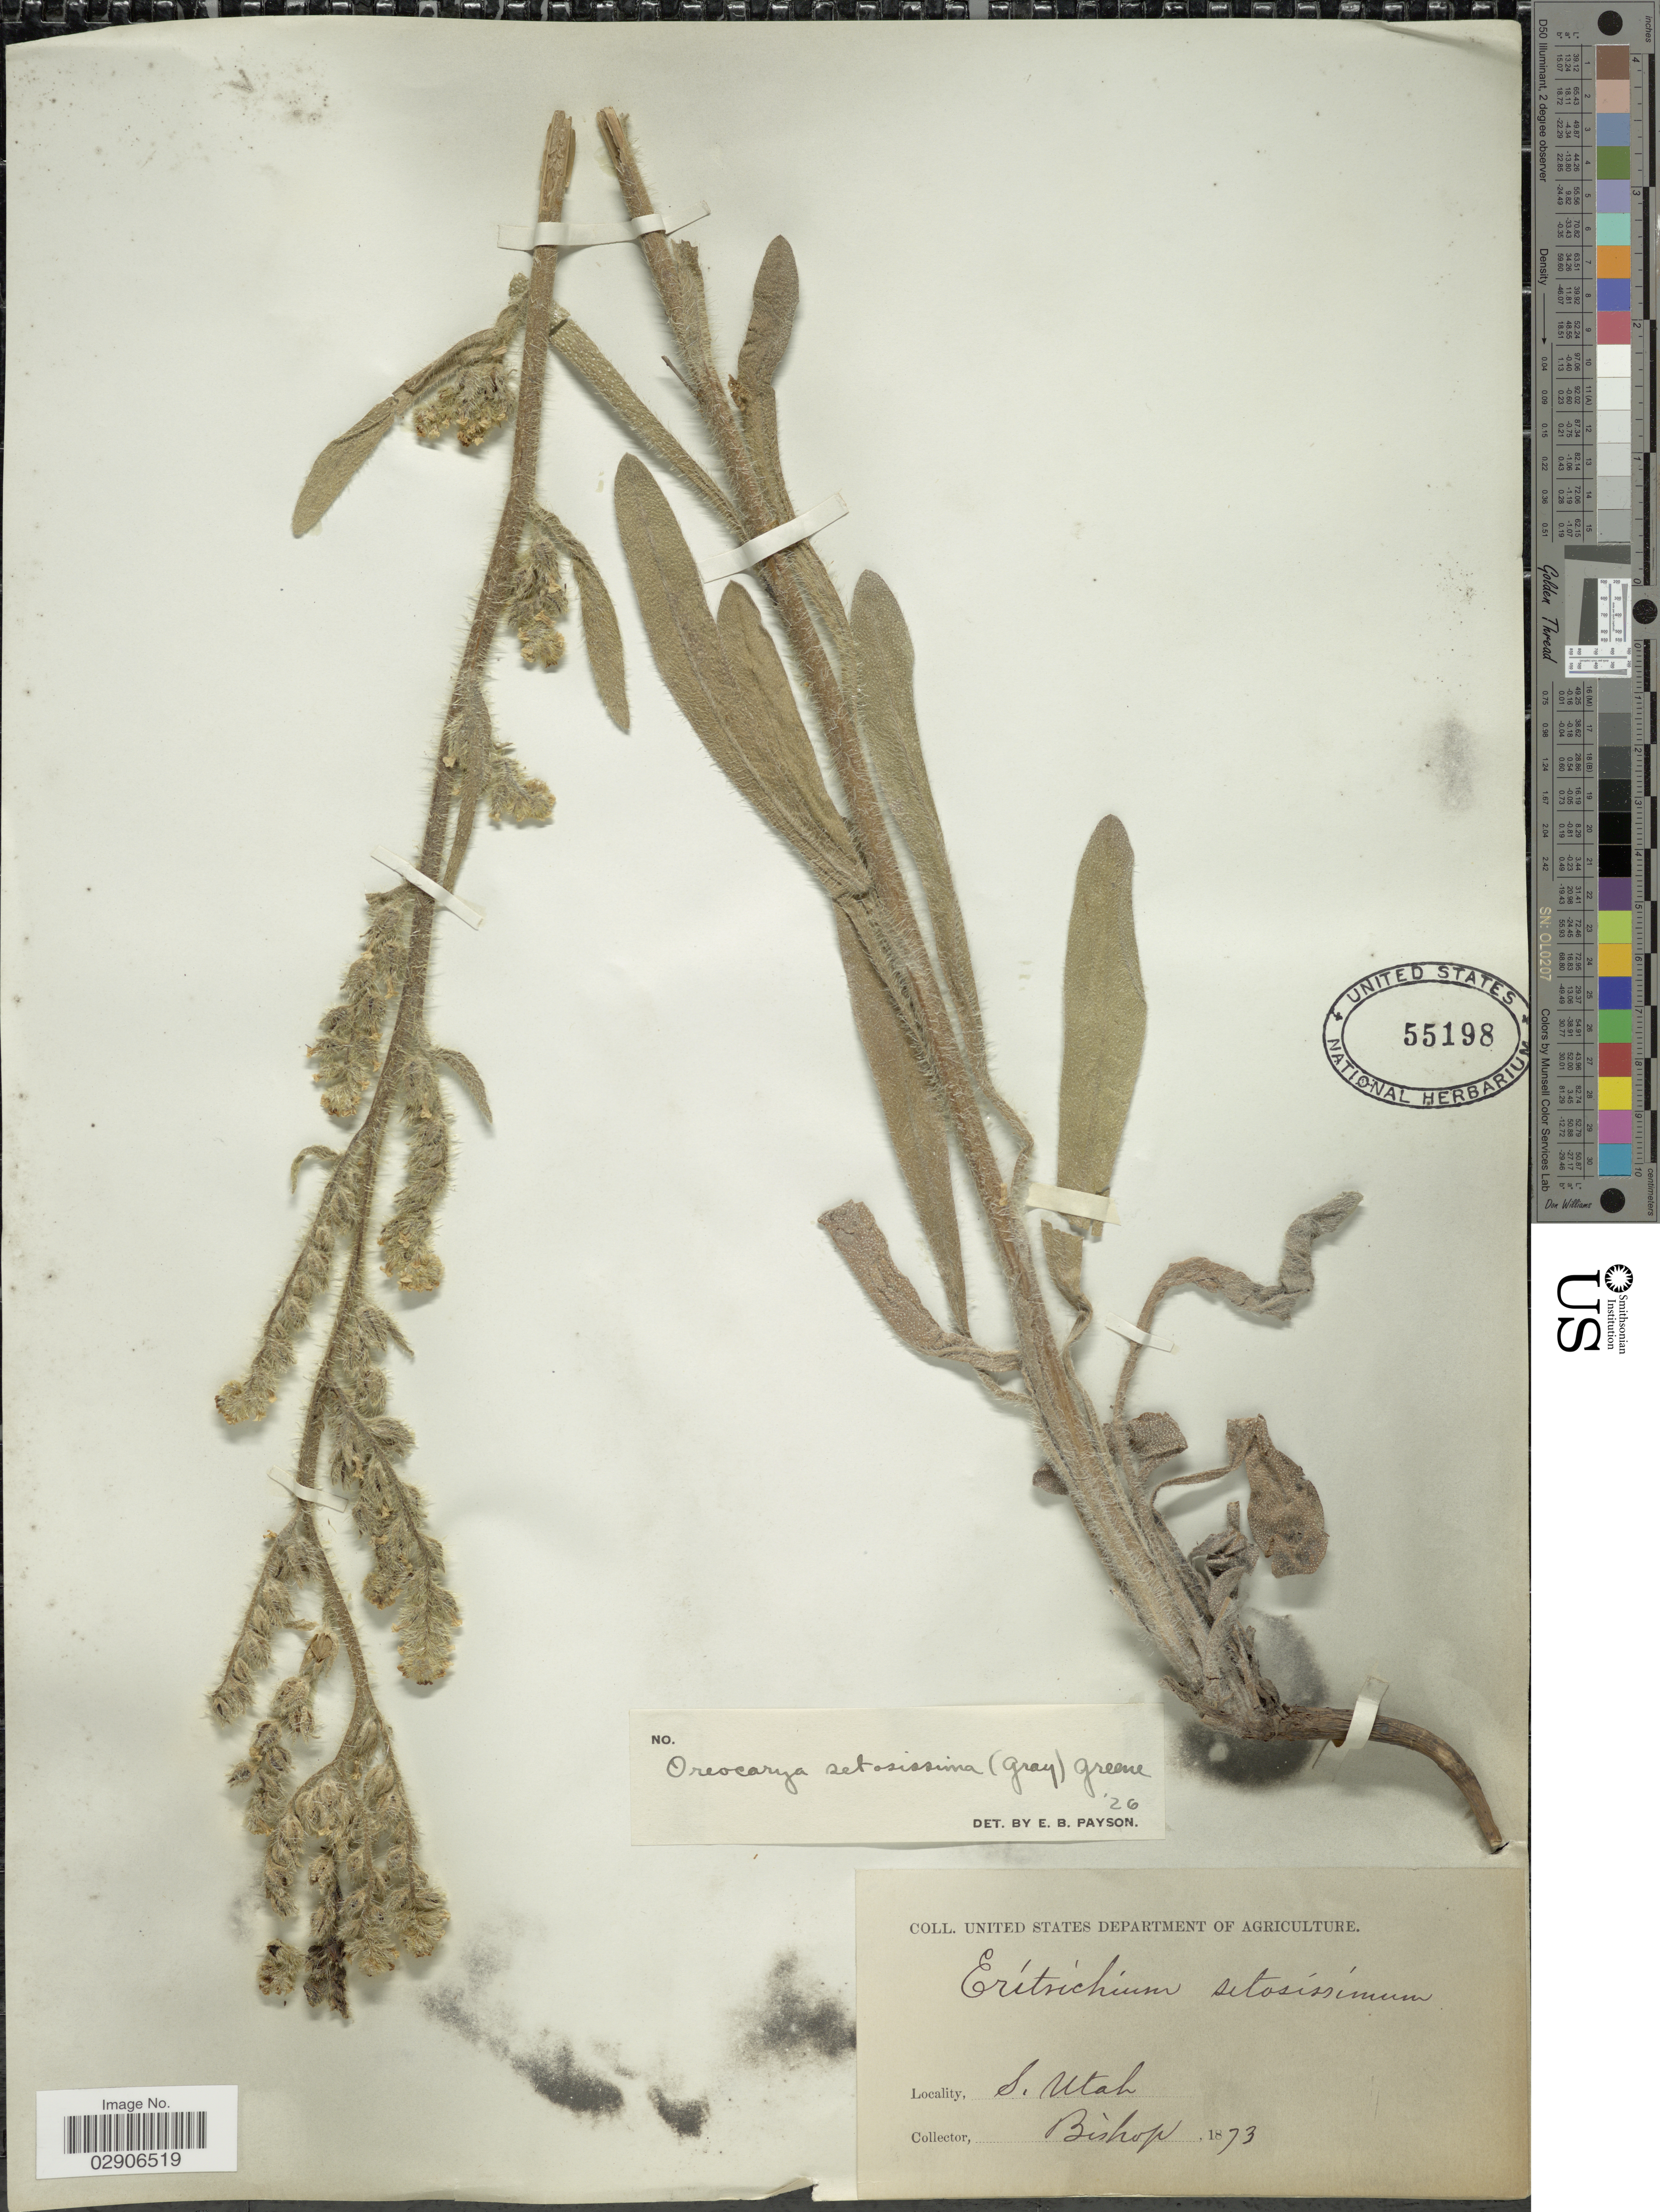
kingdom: Plantae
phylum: Tracheophyta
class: Magnoliopsida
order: Boraginales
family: Boraginaceae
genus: Oreocarya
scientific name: Oreocarya setosissima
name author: (A. Gray) Greene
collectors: -- Bishop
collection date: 1873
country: United States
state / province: Utah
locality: S. Utah.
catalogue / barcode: US 55198